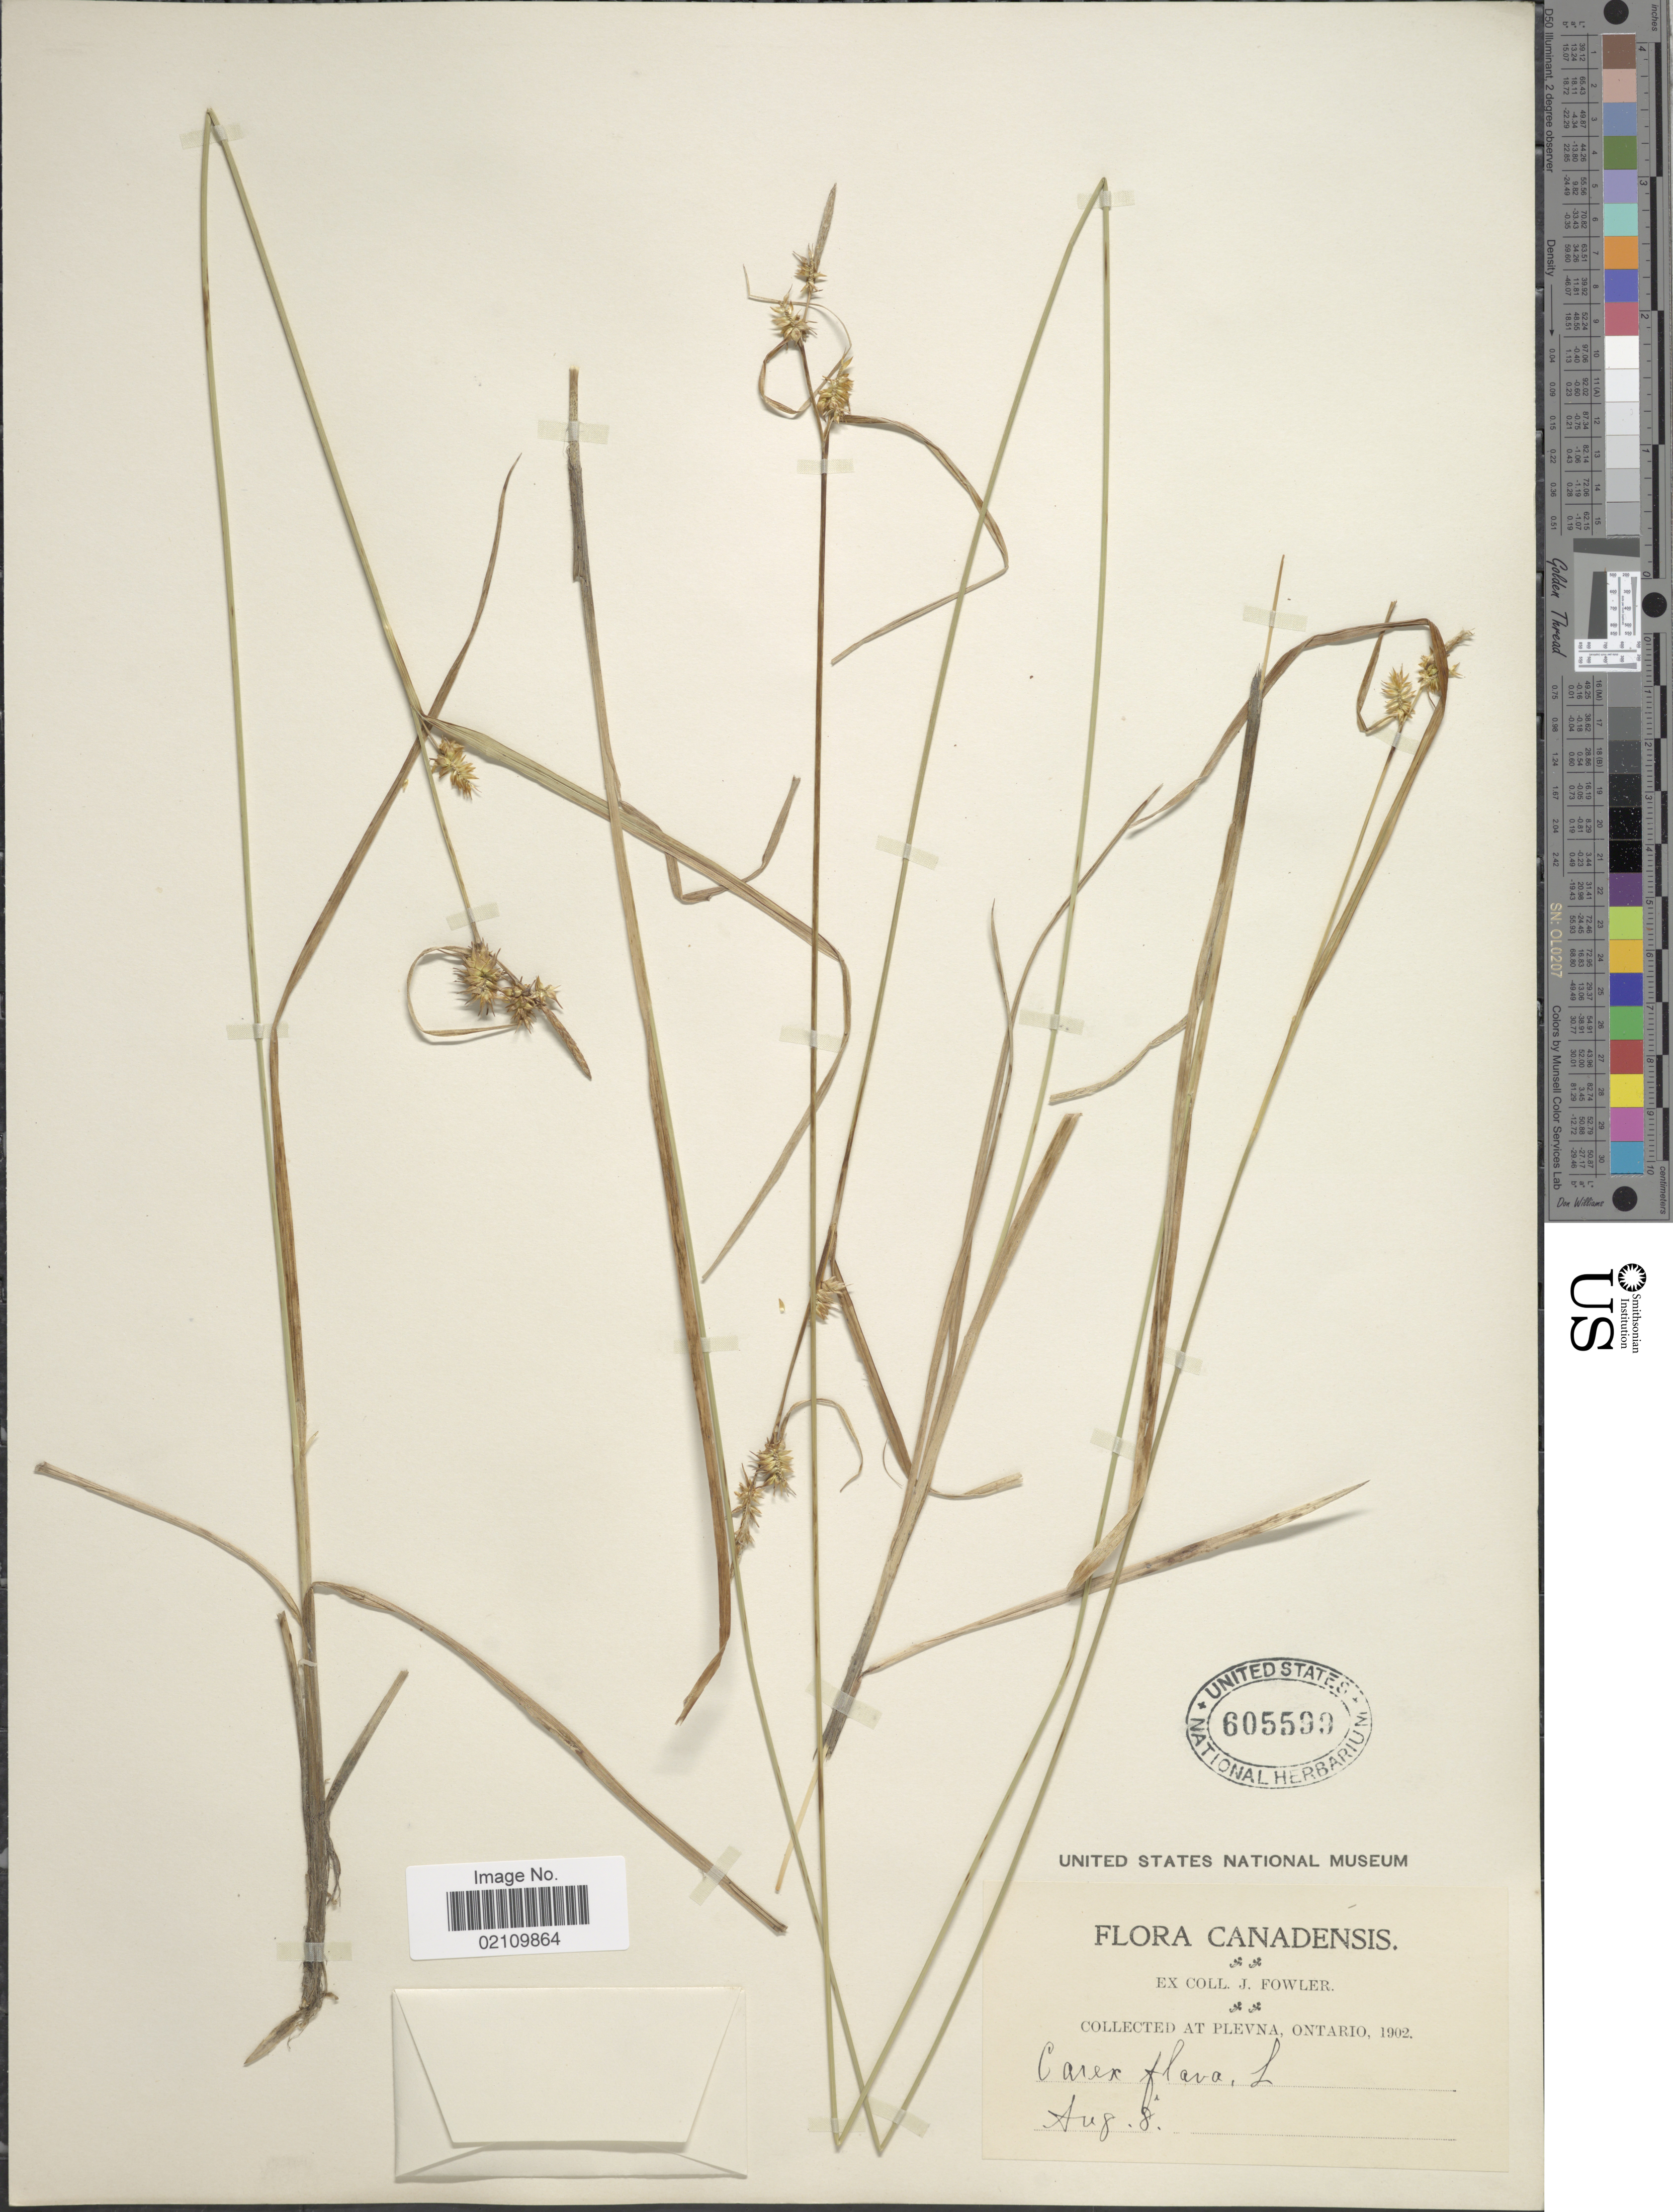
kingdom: Plantae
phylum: Tracheophyta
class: Liliopsida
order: Poales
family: Cyperaceae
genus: Carex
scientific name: Carex flava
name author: L.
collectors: J. P. Fowler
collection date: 1902-08-08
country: Canada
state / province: Ontario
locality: Canadensis. Plevna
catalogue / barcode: US 605599